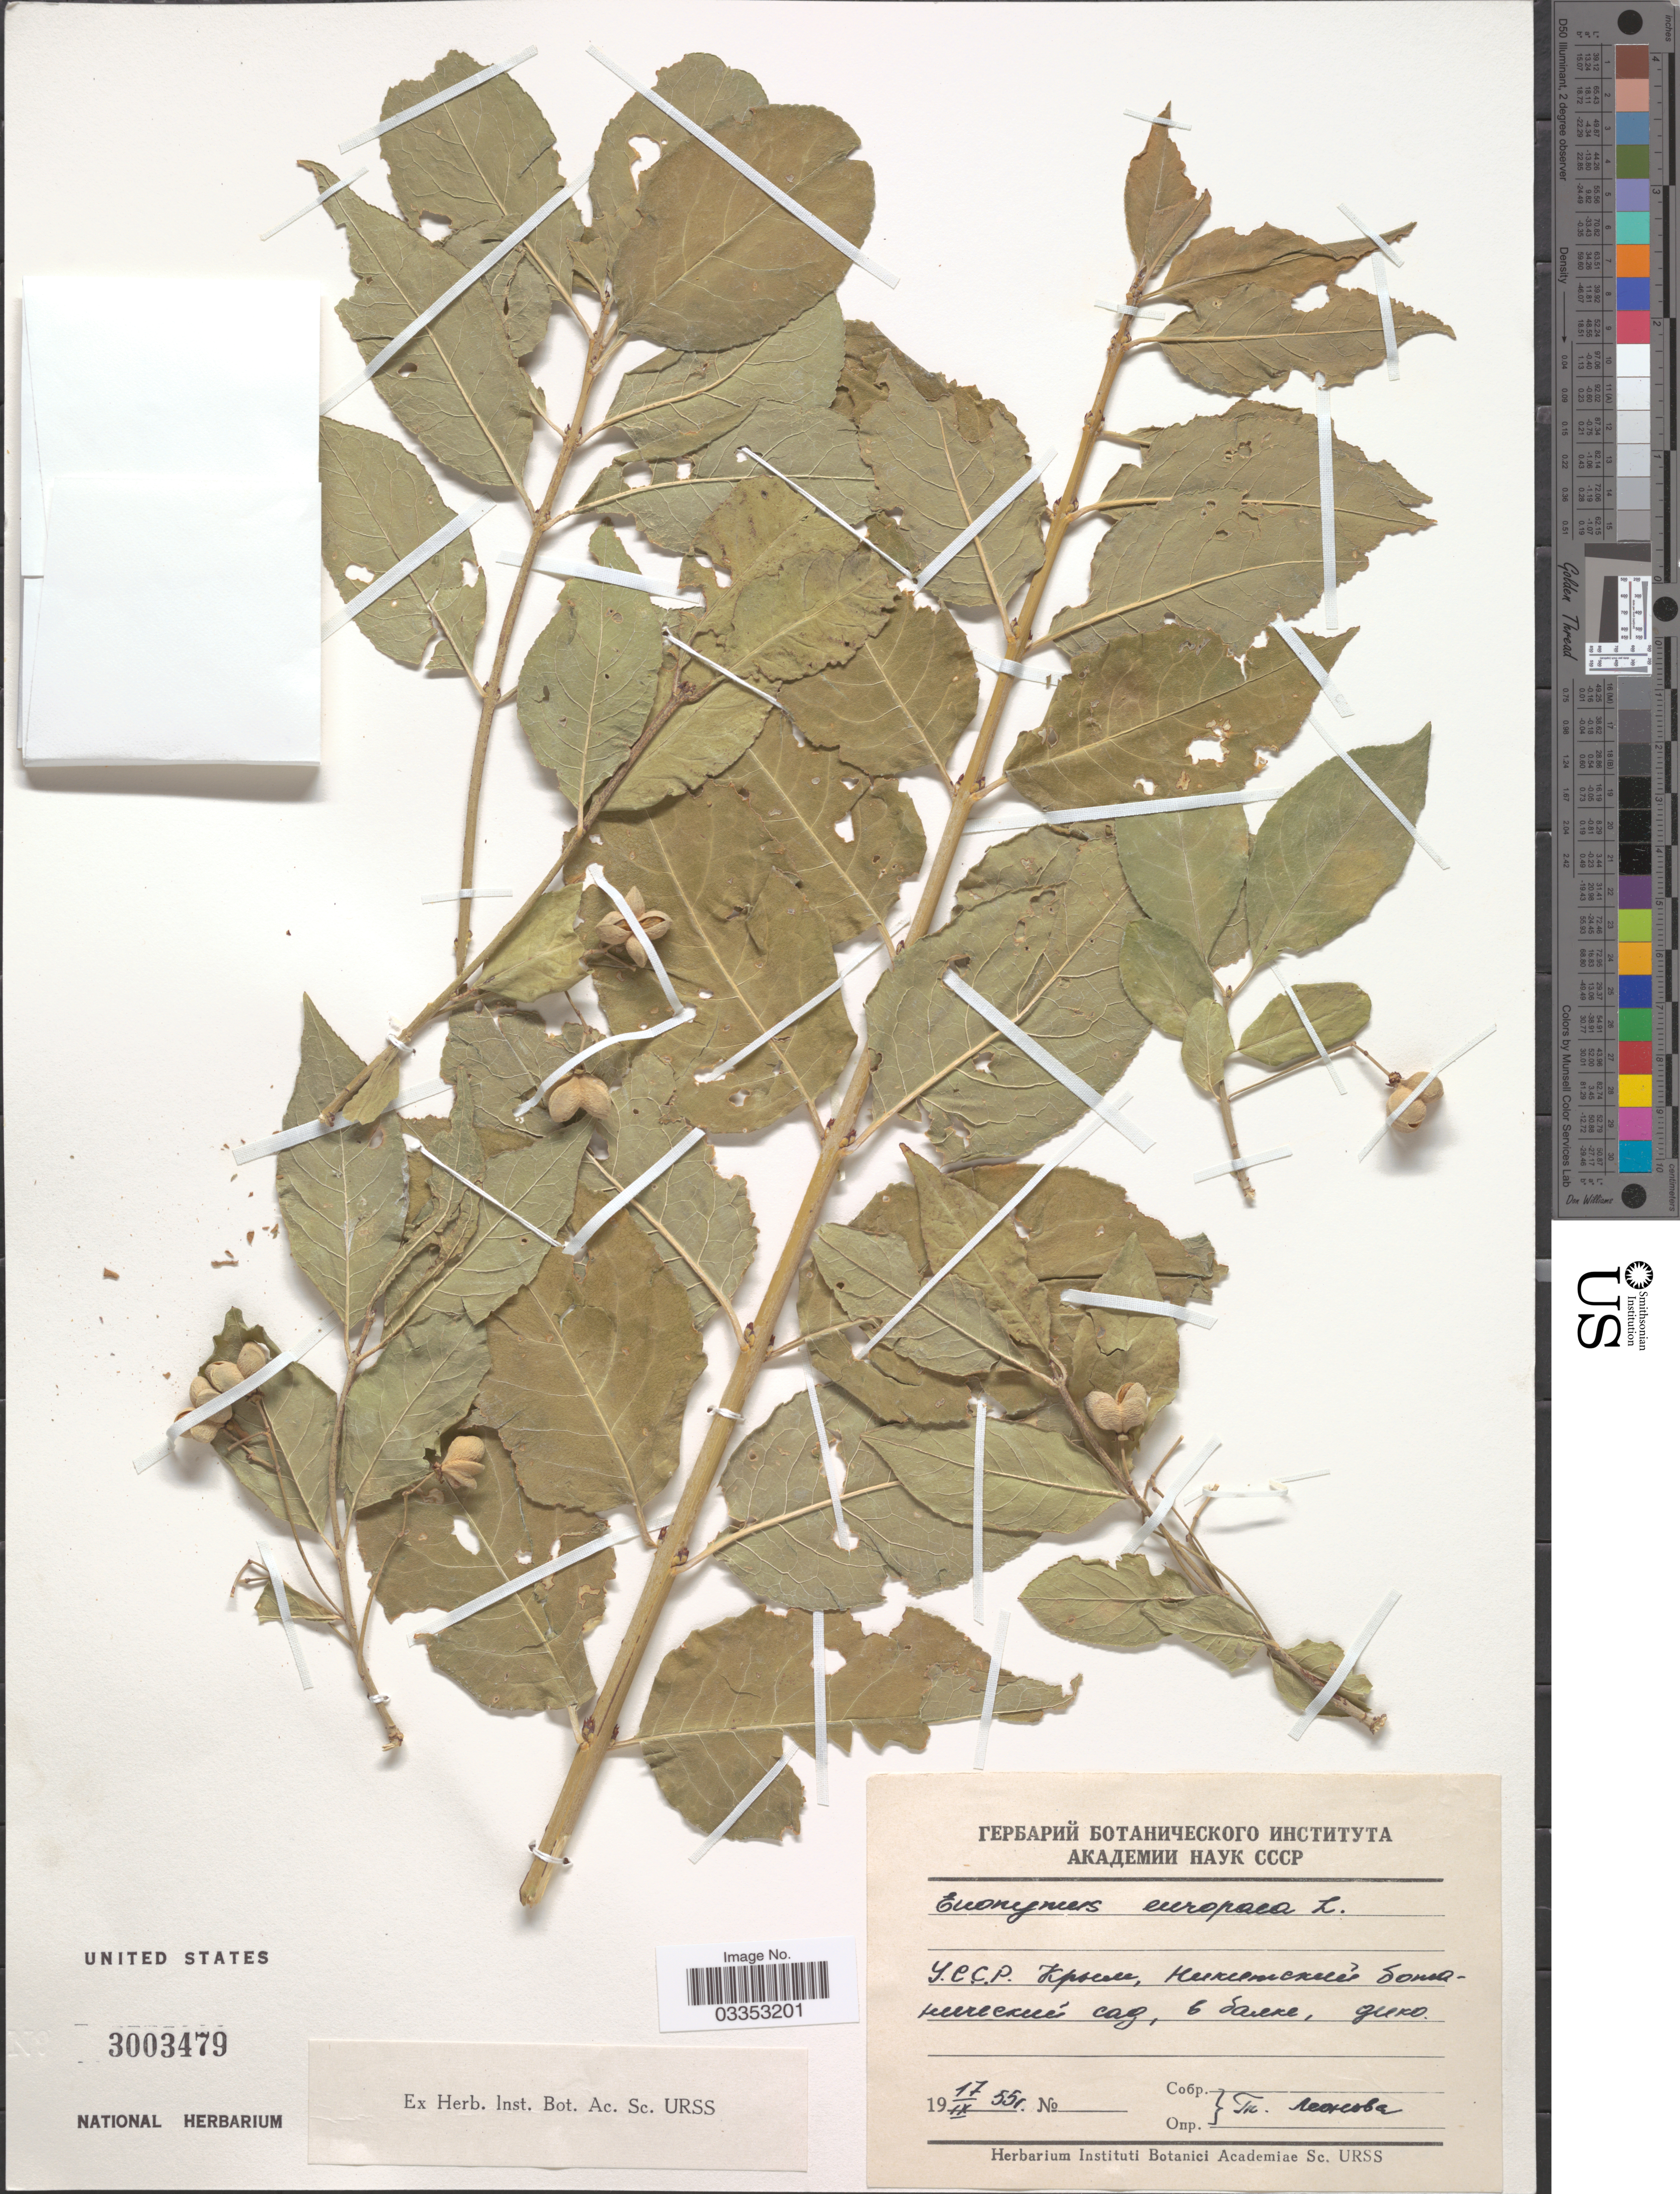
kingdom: Plantae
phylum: Tracheophyta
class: Magnoliopsida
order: Celastrales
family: Celastraceae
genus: Euonymus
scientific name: Euonymus europaeus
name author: L.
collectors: T. Leonova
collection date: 1955-09-17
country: Ukraine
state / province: Crimea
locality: Nikitskiy Botanic Garden.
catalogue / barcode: US 3003479